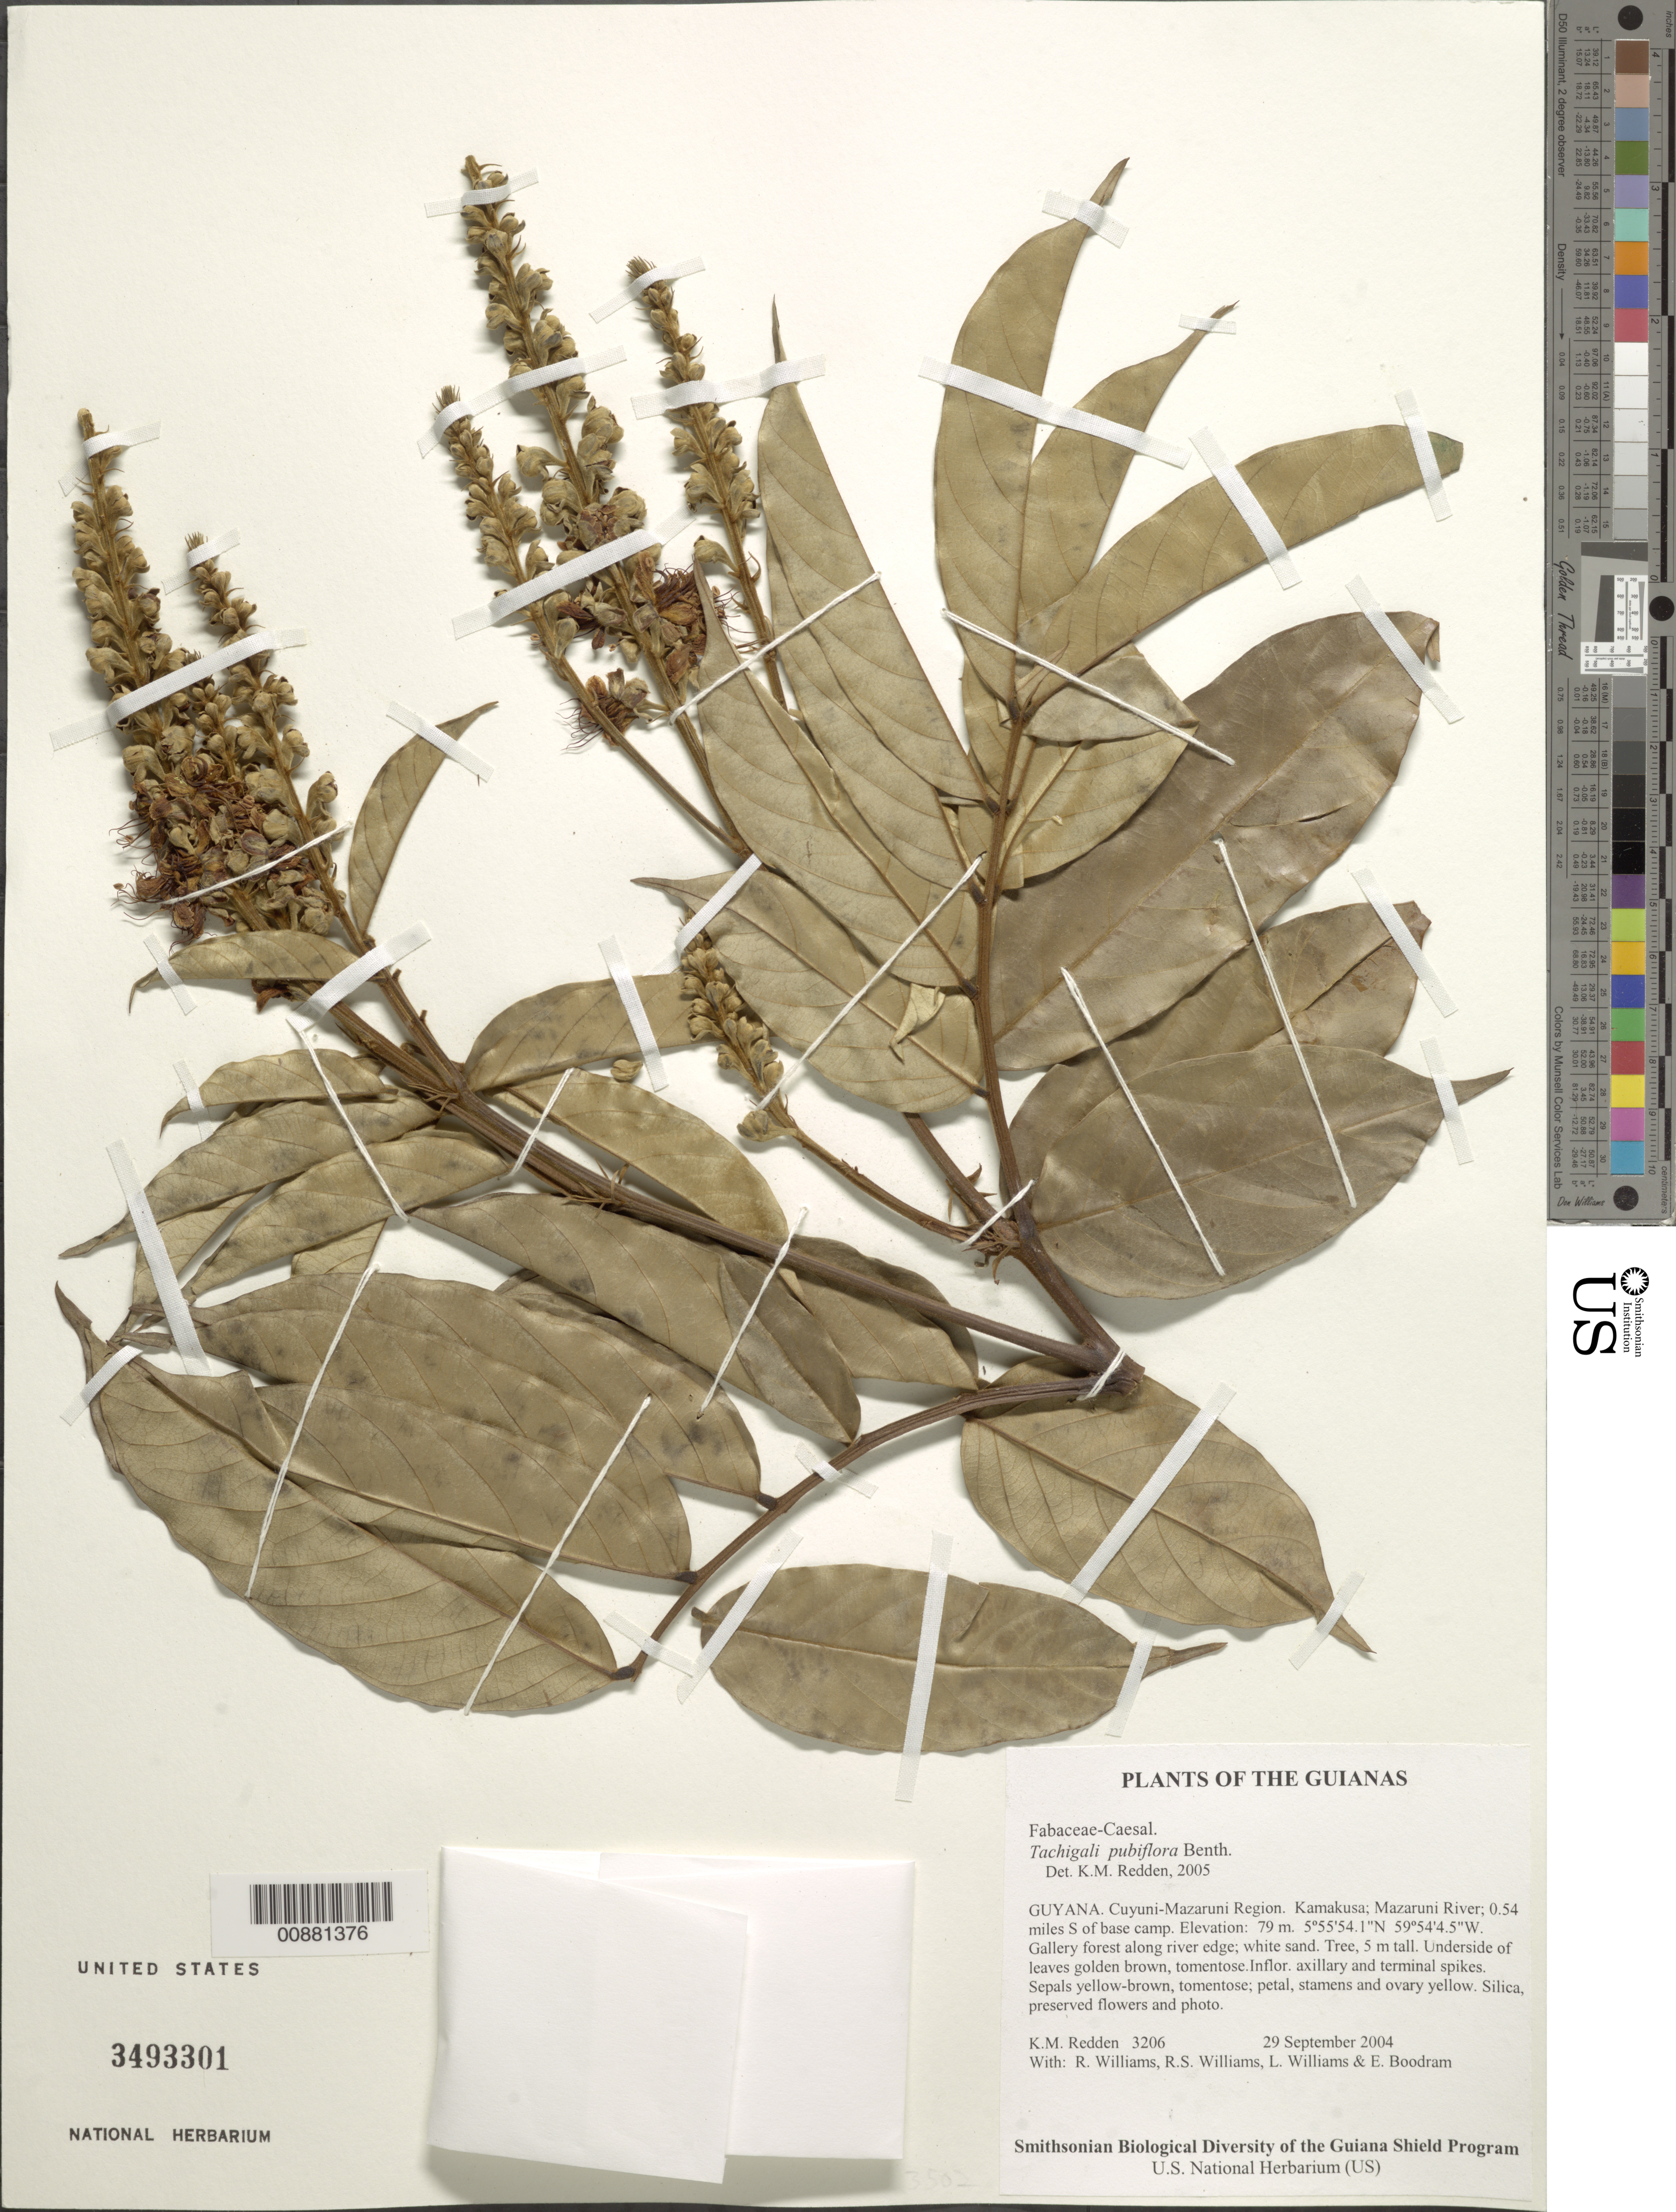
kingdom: Plantae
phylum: Tracheophyta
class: Magnoliopsida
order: Fabales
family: Fabaceae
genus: Tachigali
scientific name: Tachigali pubiflora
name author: Benth.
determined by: Redden, K. M.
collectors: K. M. Redden, R. Williams, R. S. Williams, L. Williams & E. Boodram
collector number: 3206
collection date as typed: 29 September 2004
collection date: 2004-09-29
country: Guyana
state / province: Cuyuni-Mazaruni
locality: Kamakusa; Mazaruni River; 0.54 miles S of base camp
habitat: Gallery forest along river edge; white sand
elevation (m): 79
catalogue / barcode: US 3493301